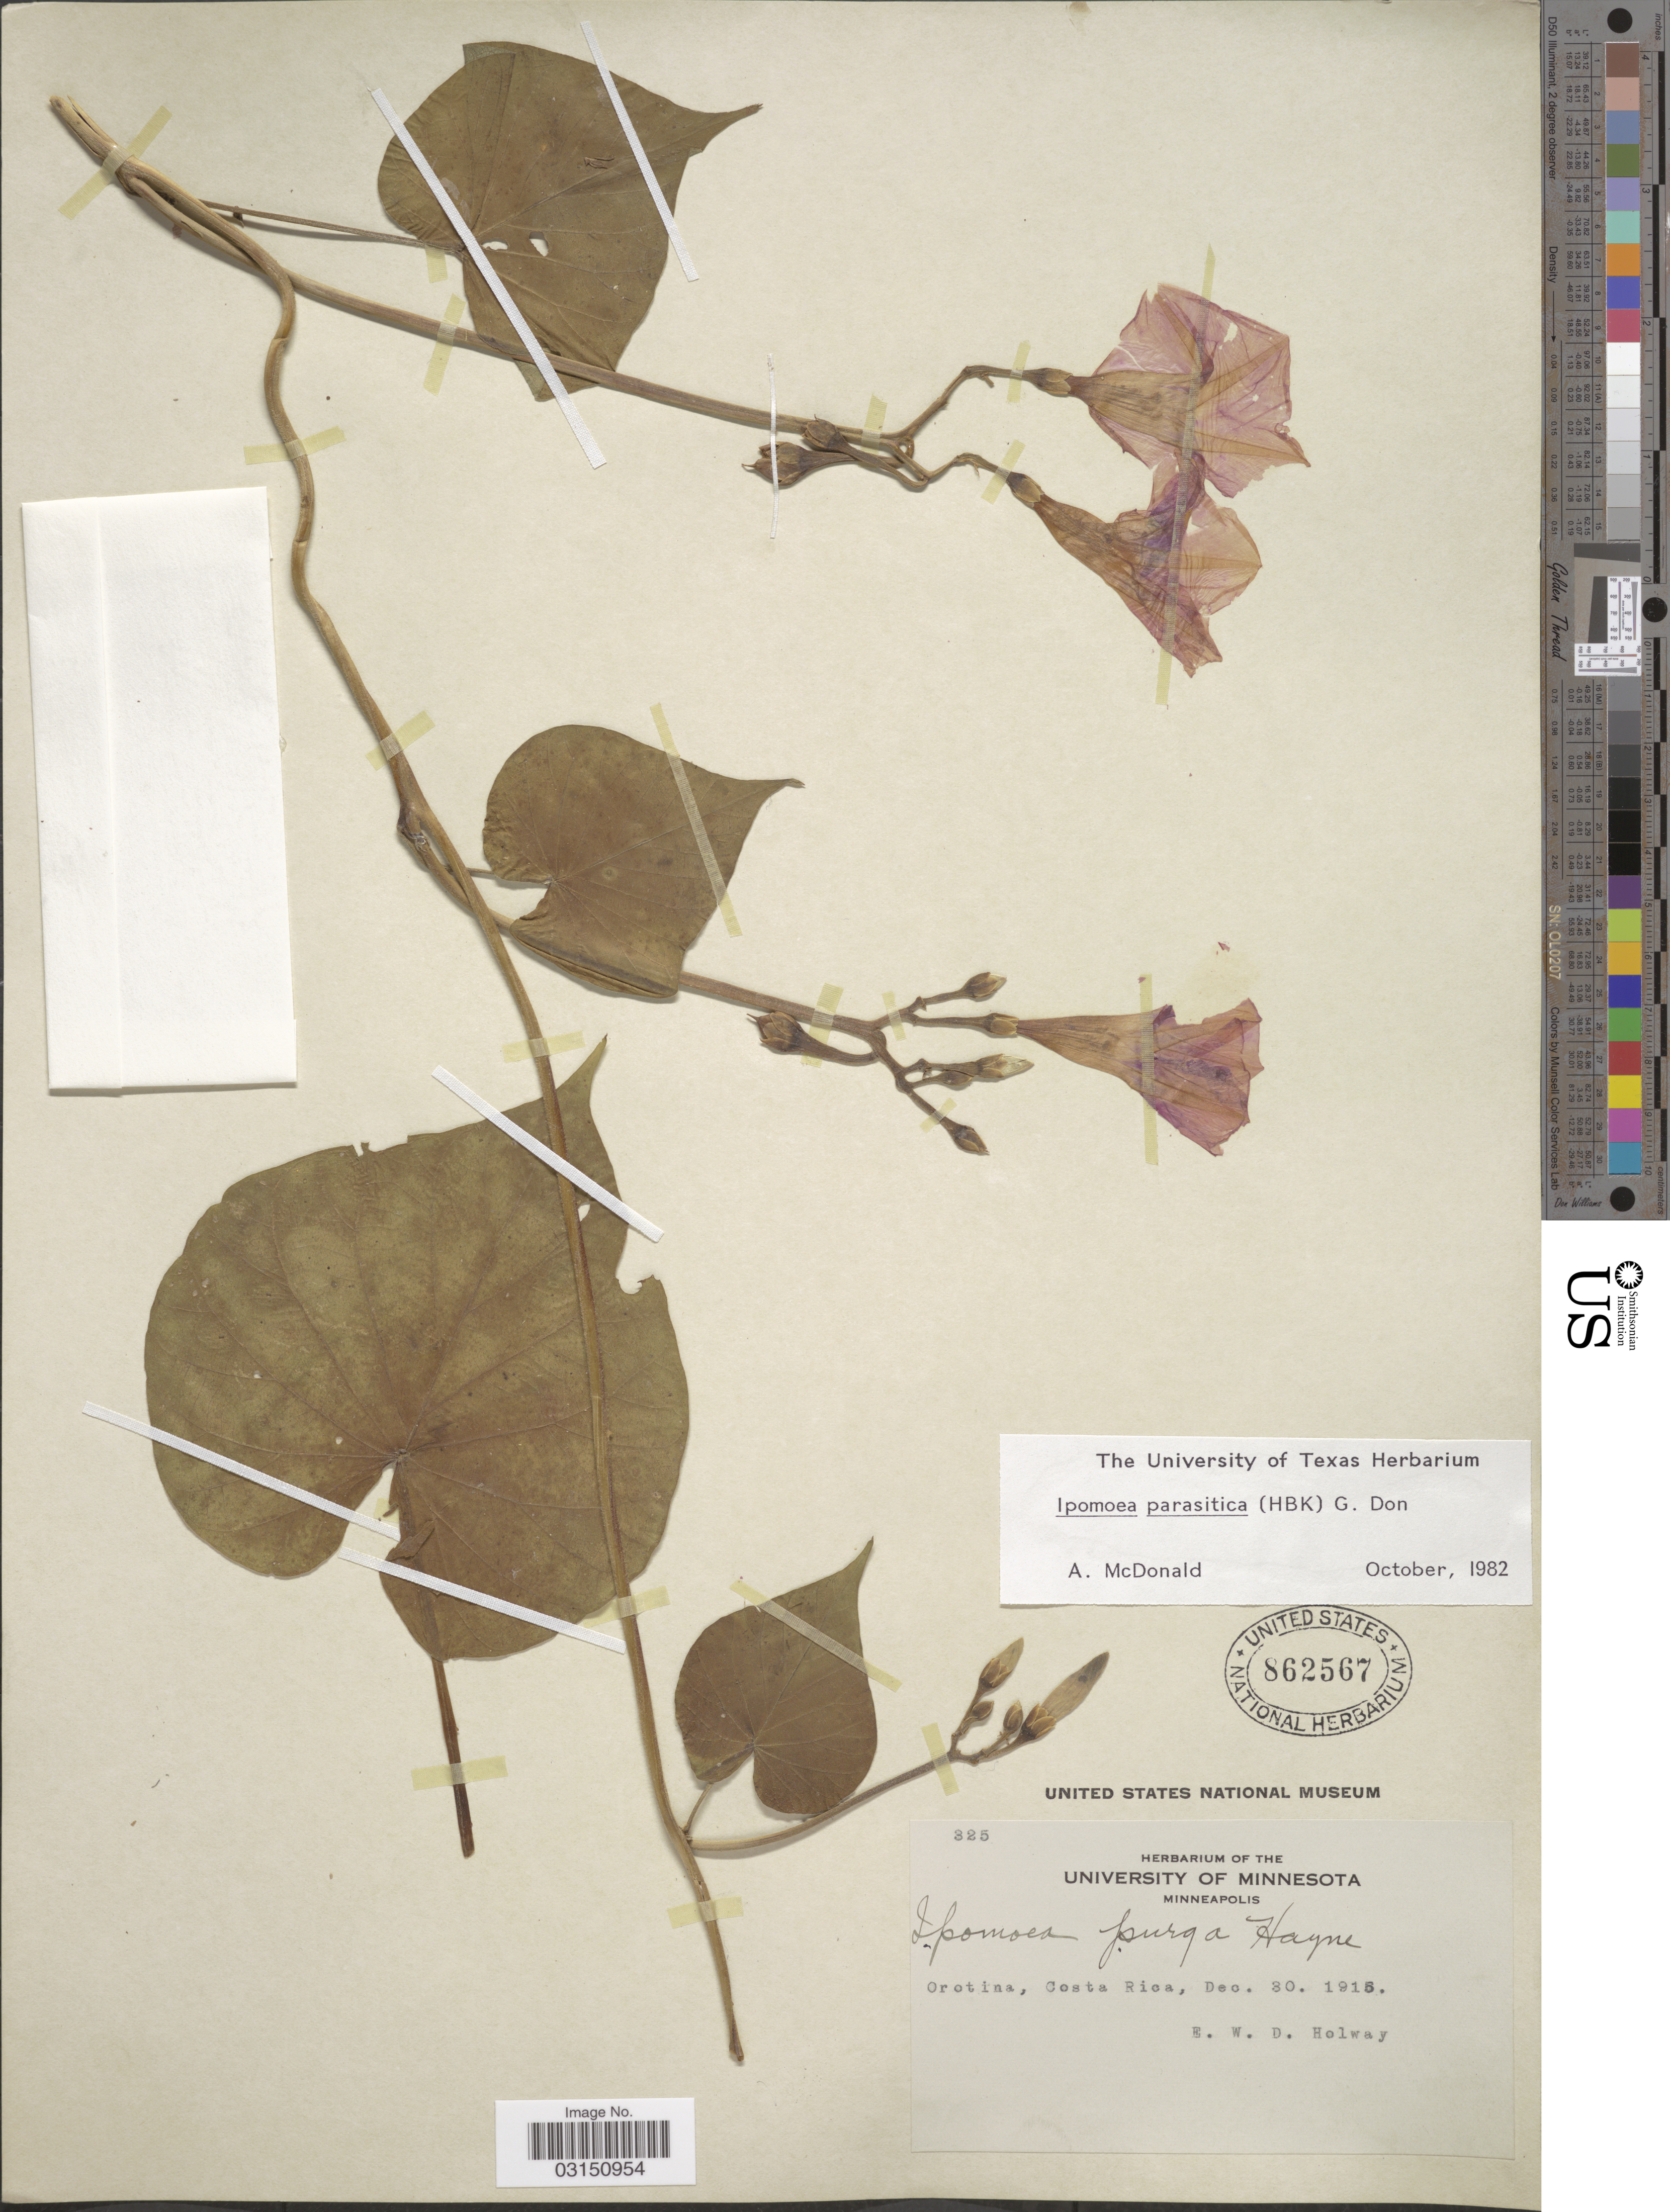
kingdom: Plantae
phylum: Tracheophyta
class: Magnoliopsida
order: Solanales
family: Convolvulaceae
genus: Ipomoea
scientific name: Ipomoea parasitica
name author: (Kunth) G. Don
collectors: E. W. D. Holway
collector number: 325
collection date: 1915-12-30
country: Costa Rica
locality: Orotina.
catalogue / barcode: US 862567